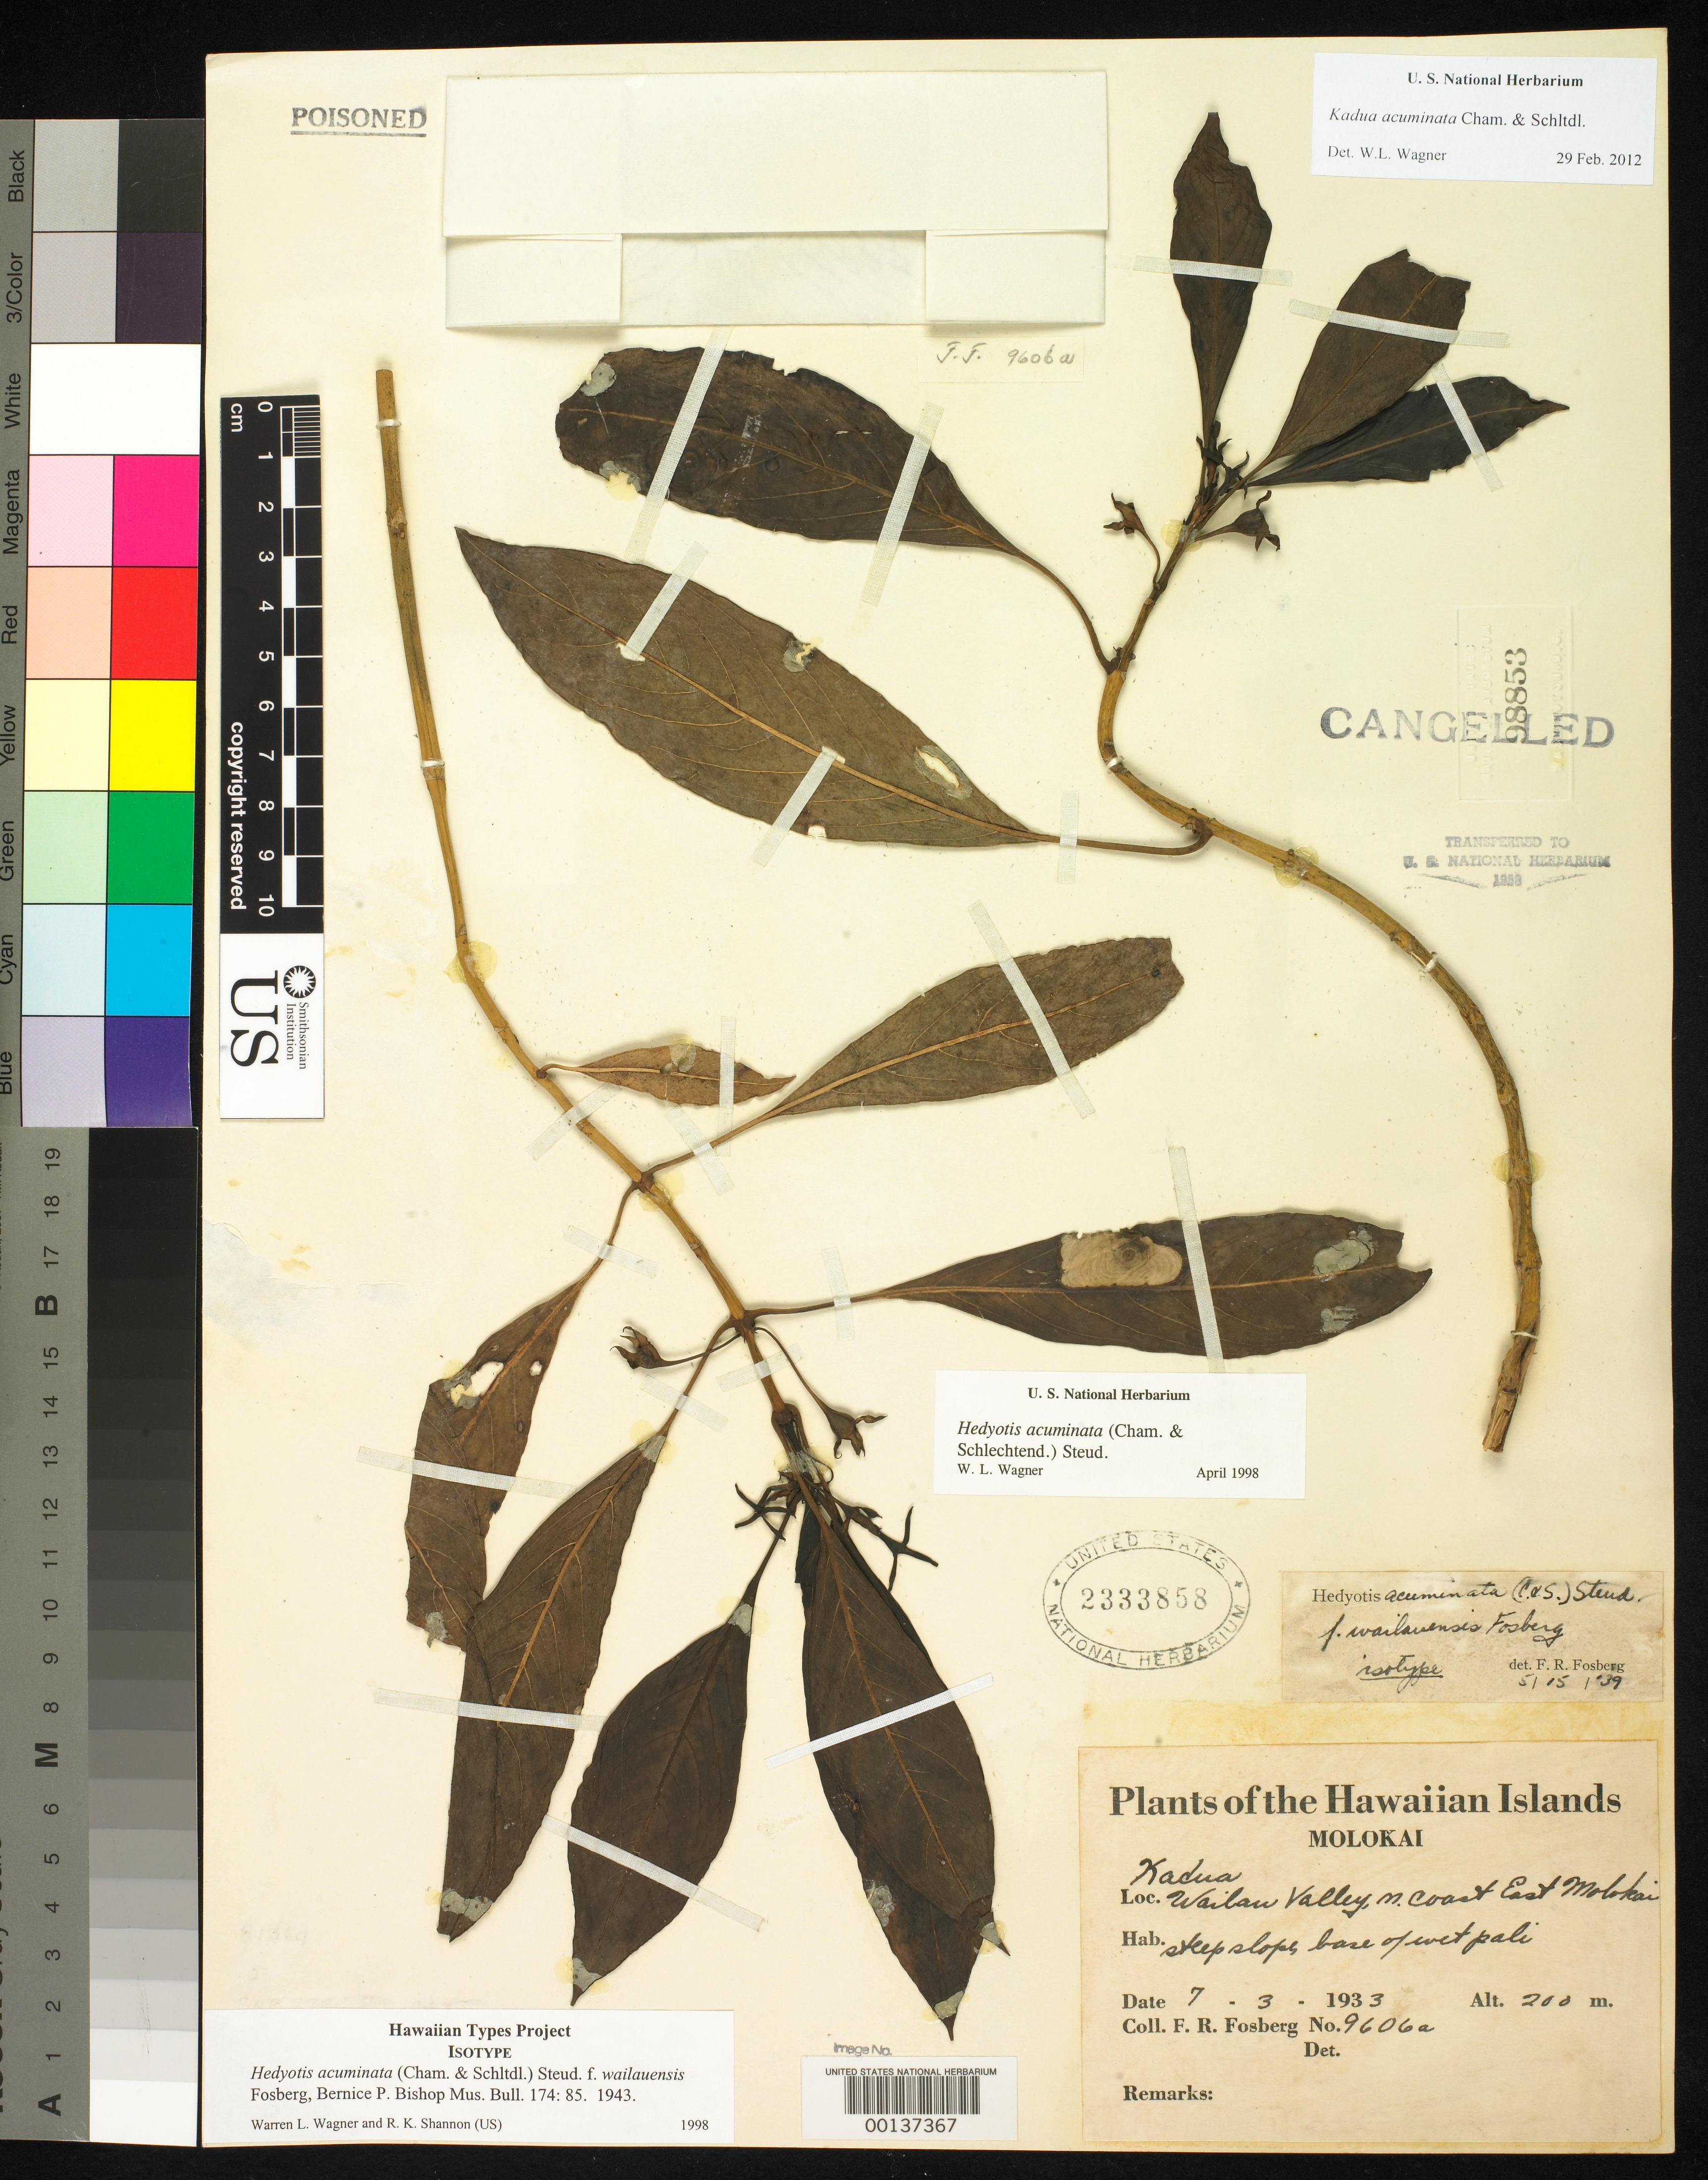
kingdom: Plantae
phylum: Tracheophyta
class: Magnoliopsida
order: Gentianales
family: Rubiaceae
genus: Hedyotis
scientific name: Hedyotis acuminata f. wailauensis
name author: Fosberg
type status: Isotype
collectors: F. Molberg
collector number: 9606 A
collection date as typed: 07 Mar 1933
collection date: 1933-03-07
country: United States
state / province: Hawaii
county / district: Maui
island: Moloka'i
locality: Wailau Valley, N coast, E Molokai.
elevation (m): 200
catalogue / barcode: US 2333858